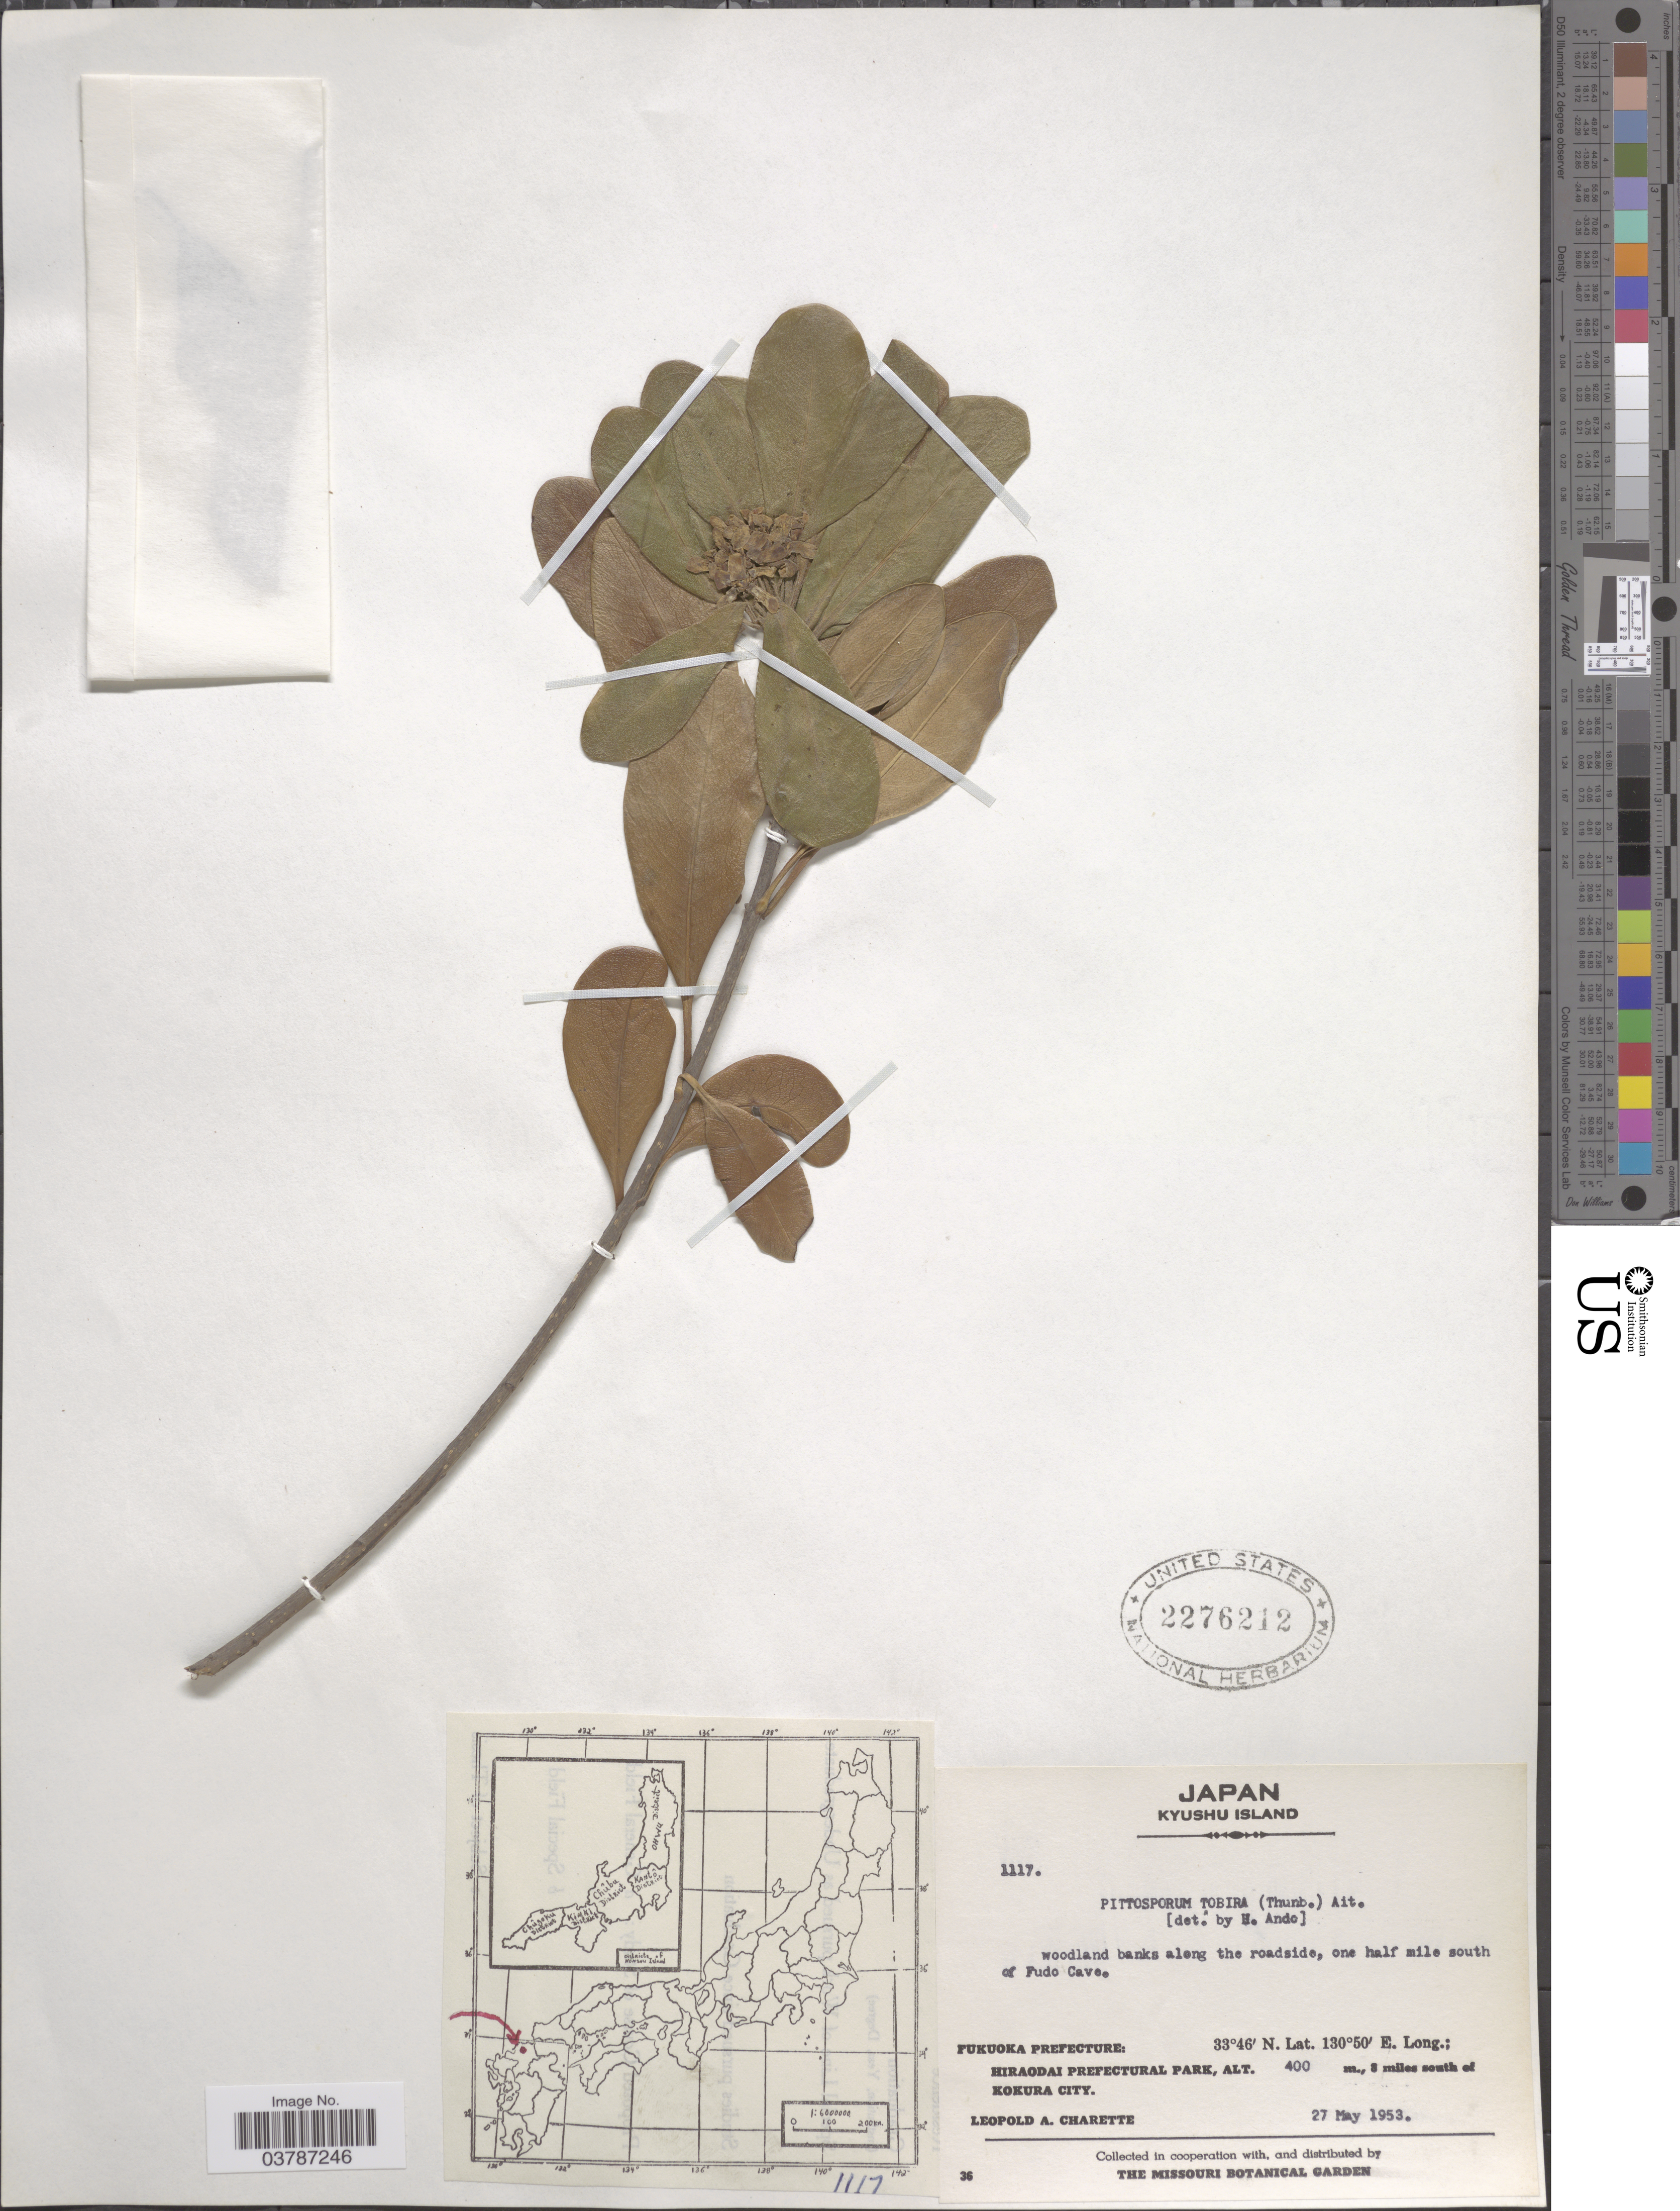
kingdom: Plantae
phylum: Tracheophyta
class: Magnoliopsida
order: Apiales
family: Pittosporaceae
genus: Pittosporum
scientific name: Pittosporum tobira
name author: (Thunb.) W.T. Aiton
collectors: L. A. Charette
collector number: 1117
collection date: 1953-05-27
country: Japan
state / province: Hukuoka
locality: Kyushu Island. Woodland banks along the roadside, one half mile south of Fudo Cave. Fukuoka Prefecture: Hiraodai Prefectural Park, 8 miles south of Kokura City.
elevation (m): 400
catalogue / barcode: US 2276212